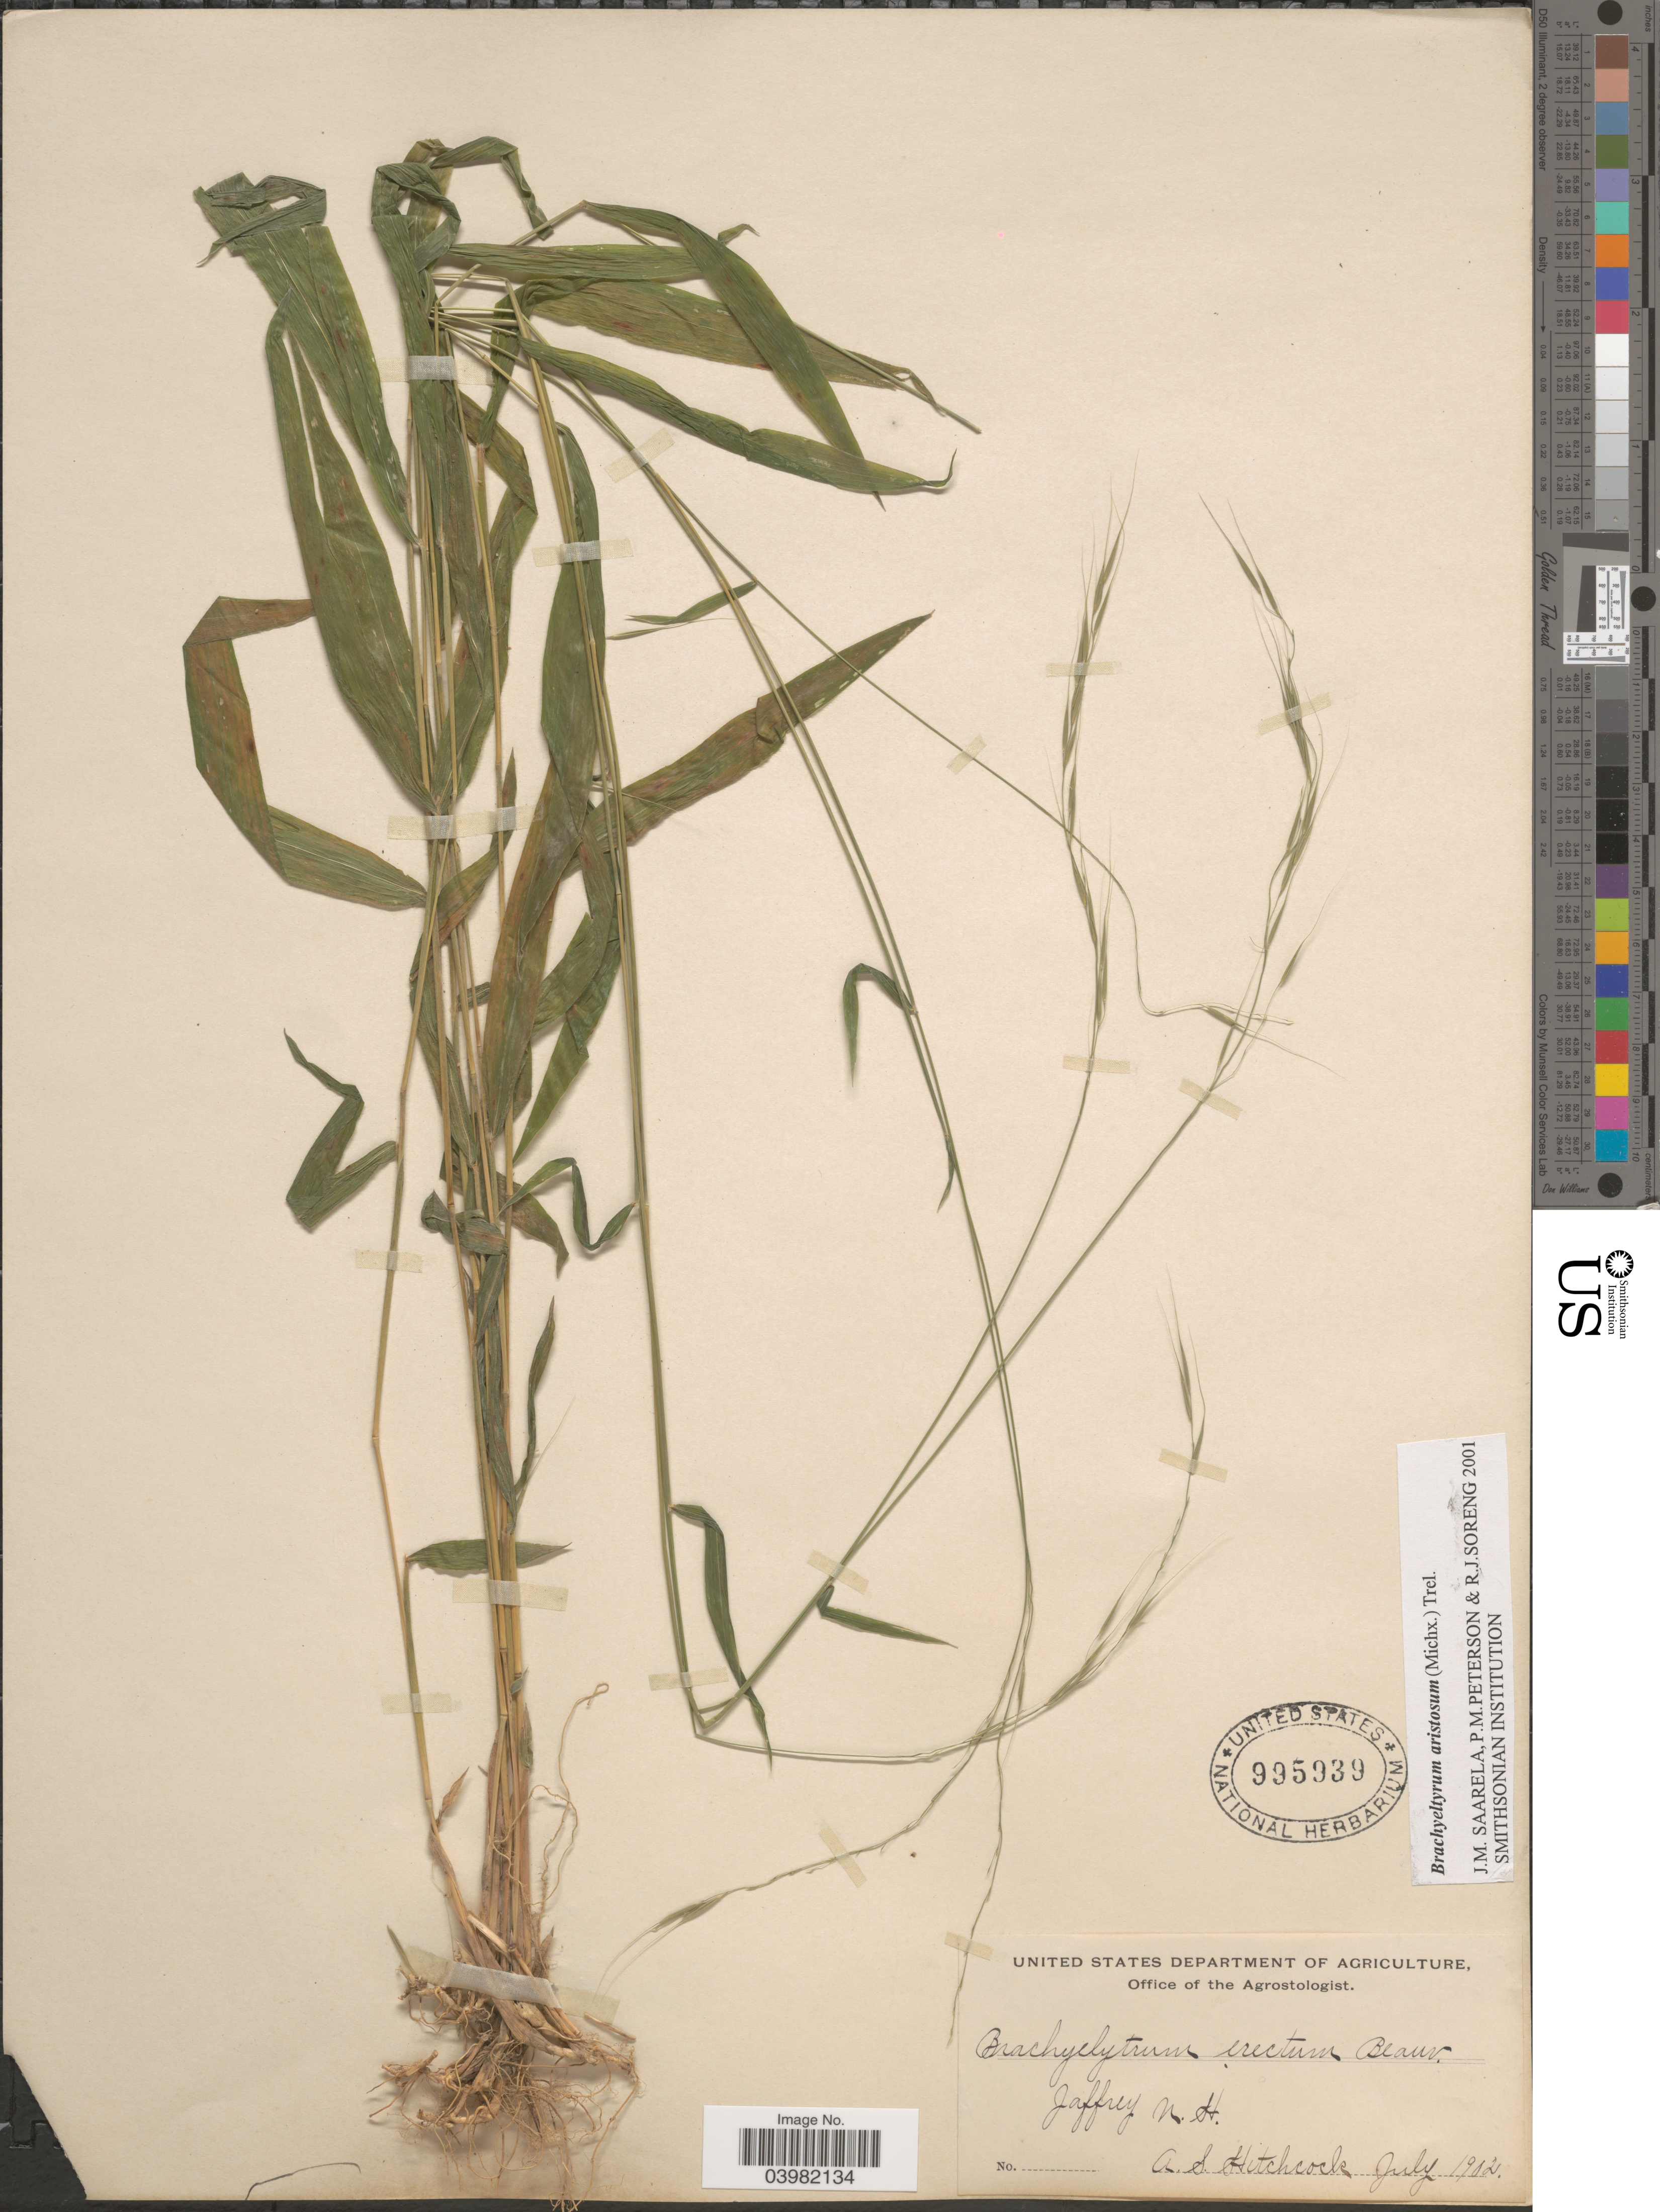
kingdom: Plantae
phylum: Tracheophyta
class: Liliopsida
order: Poales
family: Poaceae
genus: Brachyelytrum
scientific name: Brachyelytrum aristosum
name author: (Michx.) P. Beauv. ex Trel.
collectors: A. S. Hitchcock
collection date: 1902-07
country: United States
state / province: New Hampshire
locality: Jaffrey.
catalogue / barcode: US 995939